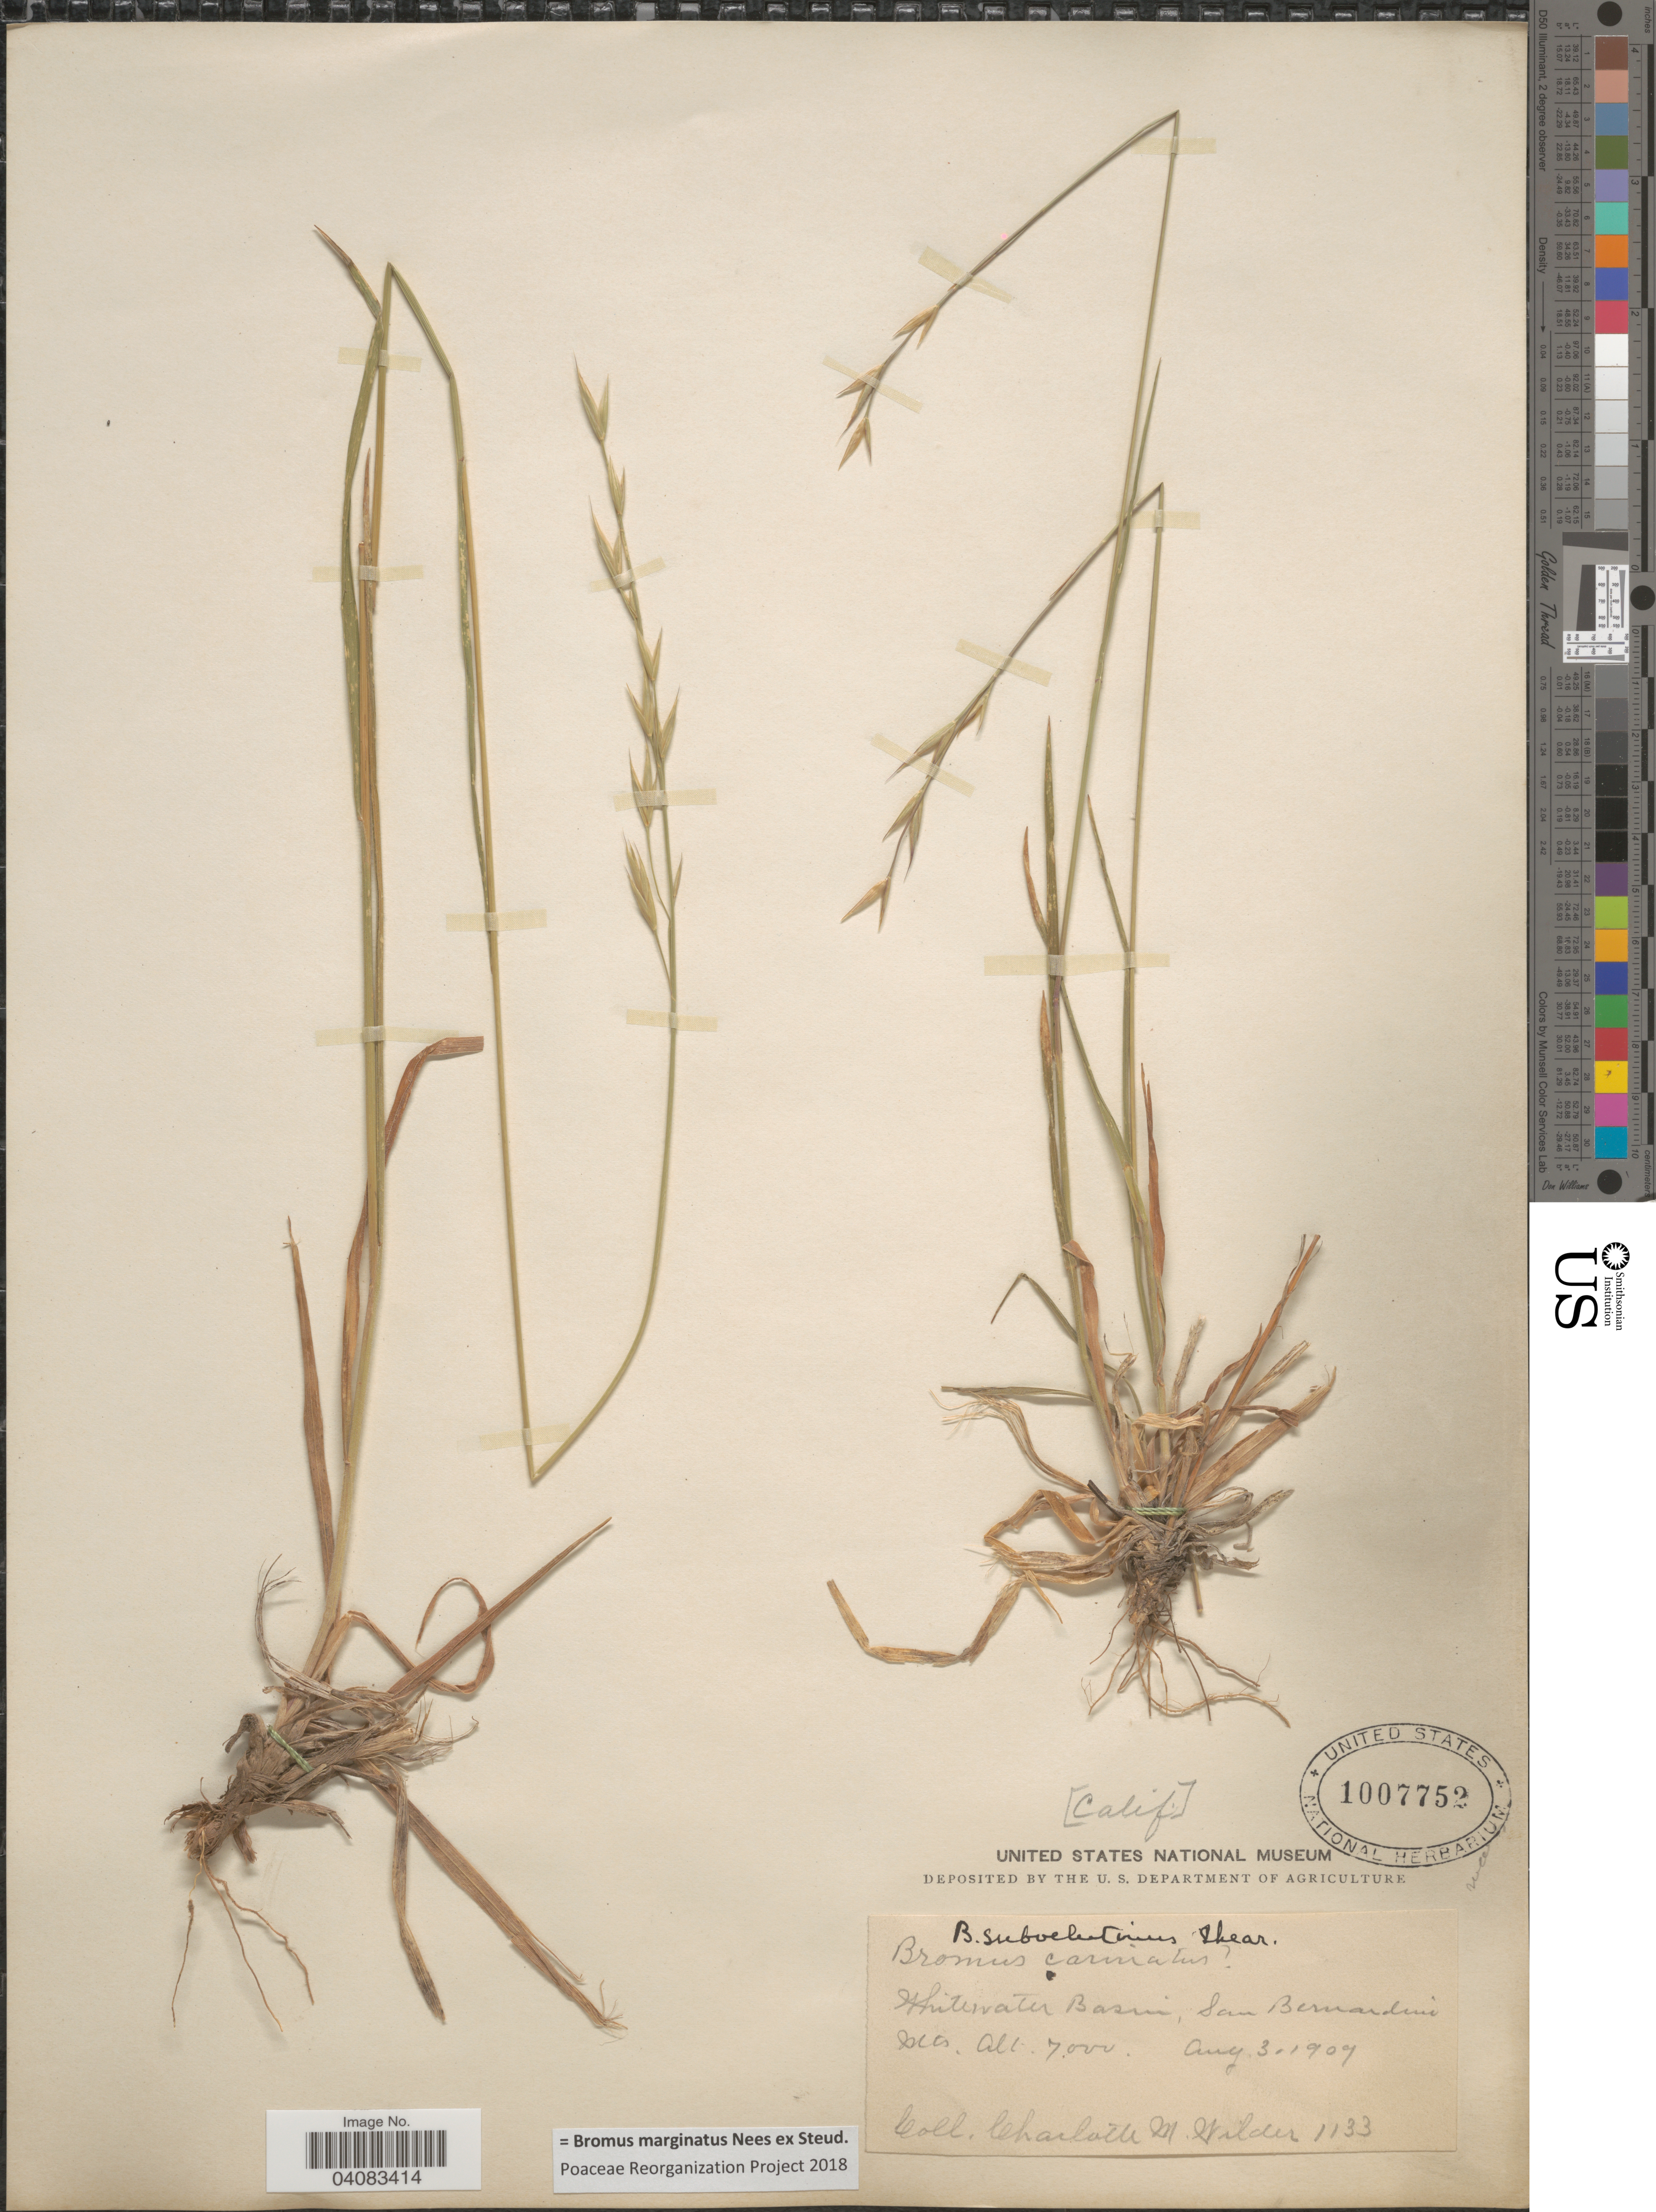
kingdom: Plantae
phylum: Tracheophyta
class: Liliopsida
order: Poales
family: Poaceae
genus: Bromus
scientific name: Bromus marginatus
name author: Nees ex Steud.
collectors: C. Wilder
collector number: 1133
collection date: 1909-08-03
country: United States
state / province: California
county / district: San Bernardino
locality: Whitewater Basin, San Bernardino Mts.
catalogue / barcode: US 1007752